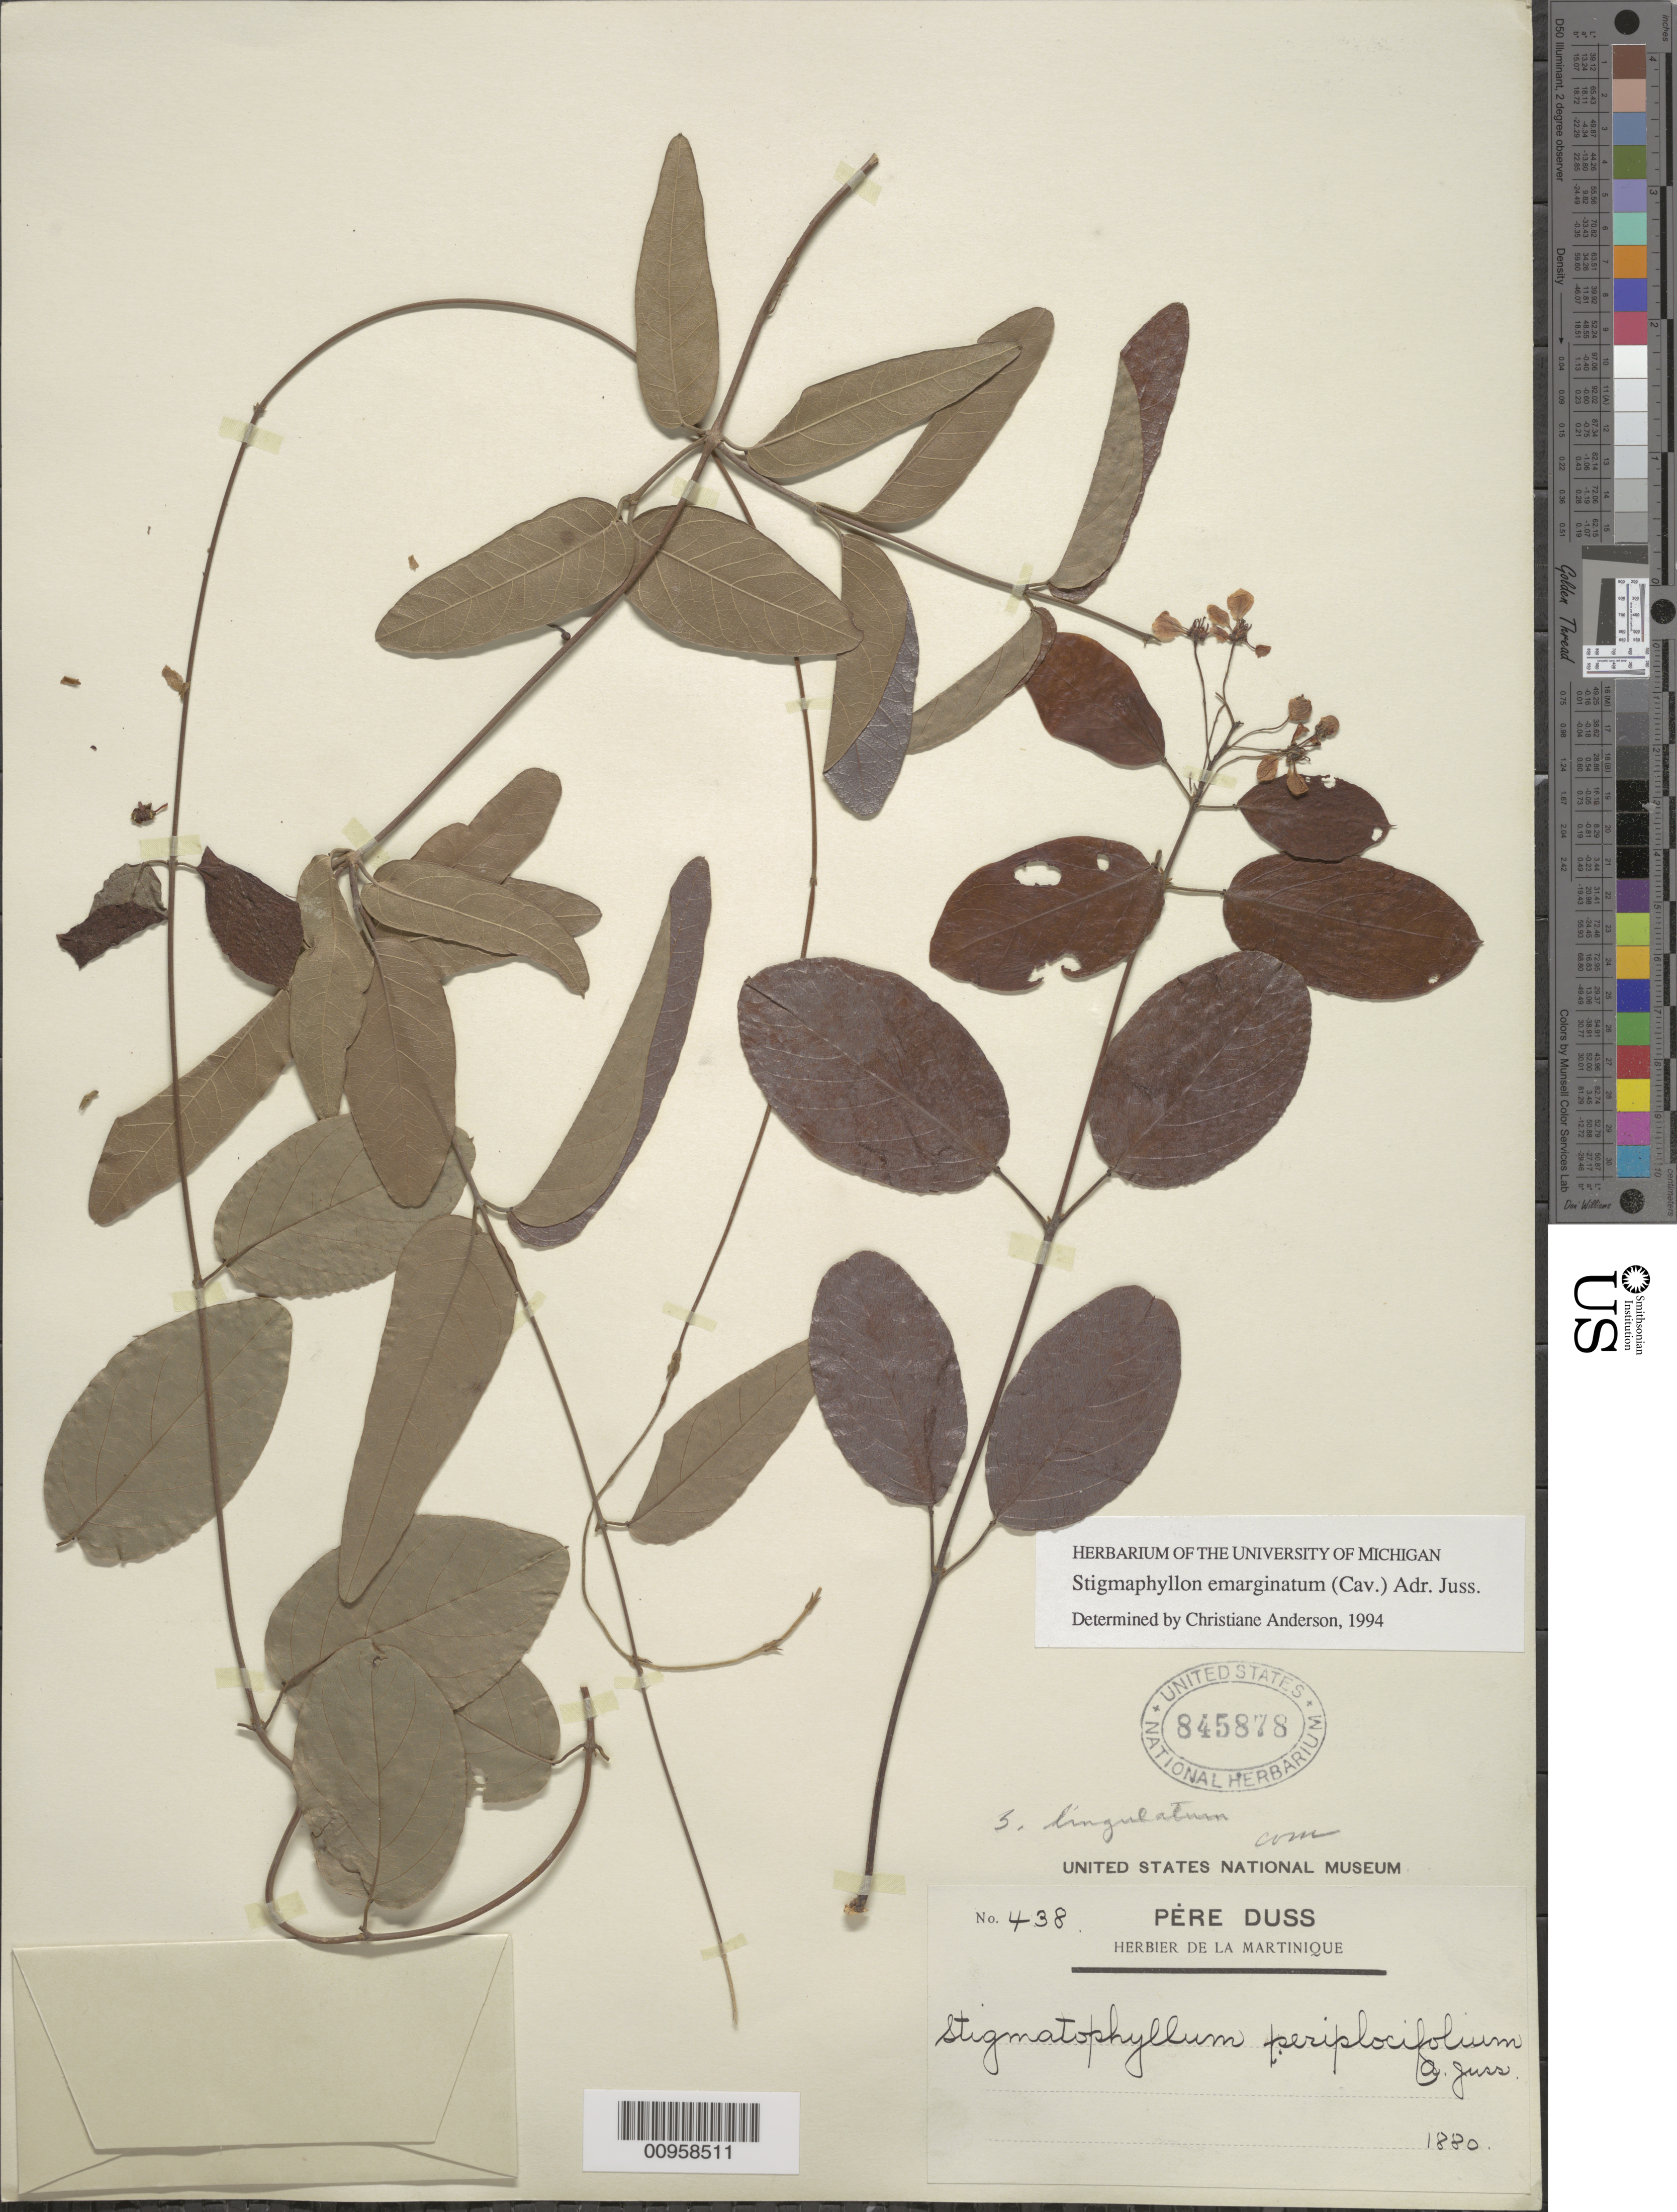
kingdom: Plantae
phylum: Tracheophyta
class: Magnoliopsida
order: Malpighiales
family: Malpighiaceae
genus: Stigmaphyllon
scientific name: Stigmaphyllon emarginatum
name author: (Cav.) A. Juss.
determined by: Anderson, C.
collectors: Père Duss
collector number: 438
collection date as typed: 1880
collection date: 1880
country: Martinique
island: Martinique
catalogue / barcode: US 845878